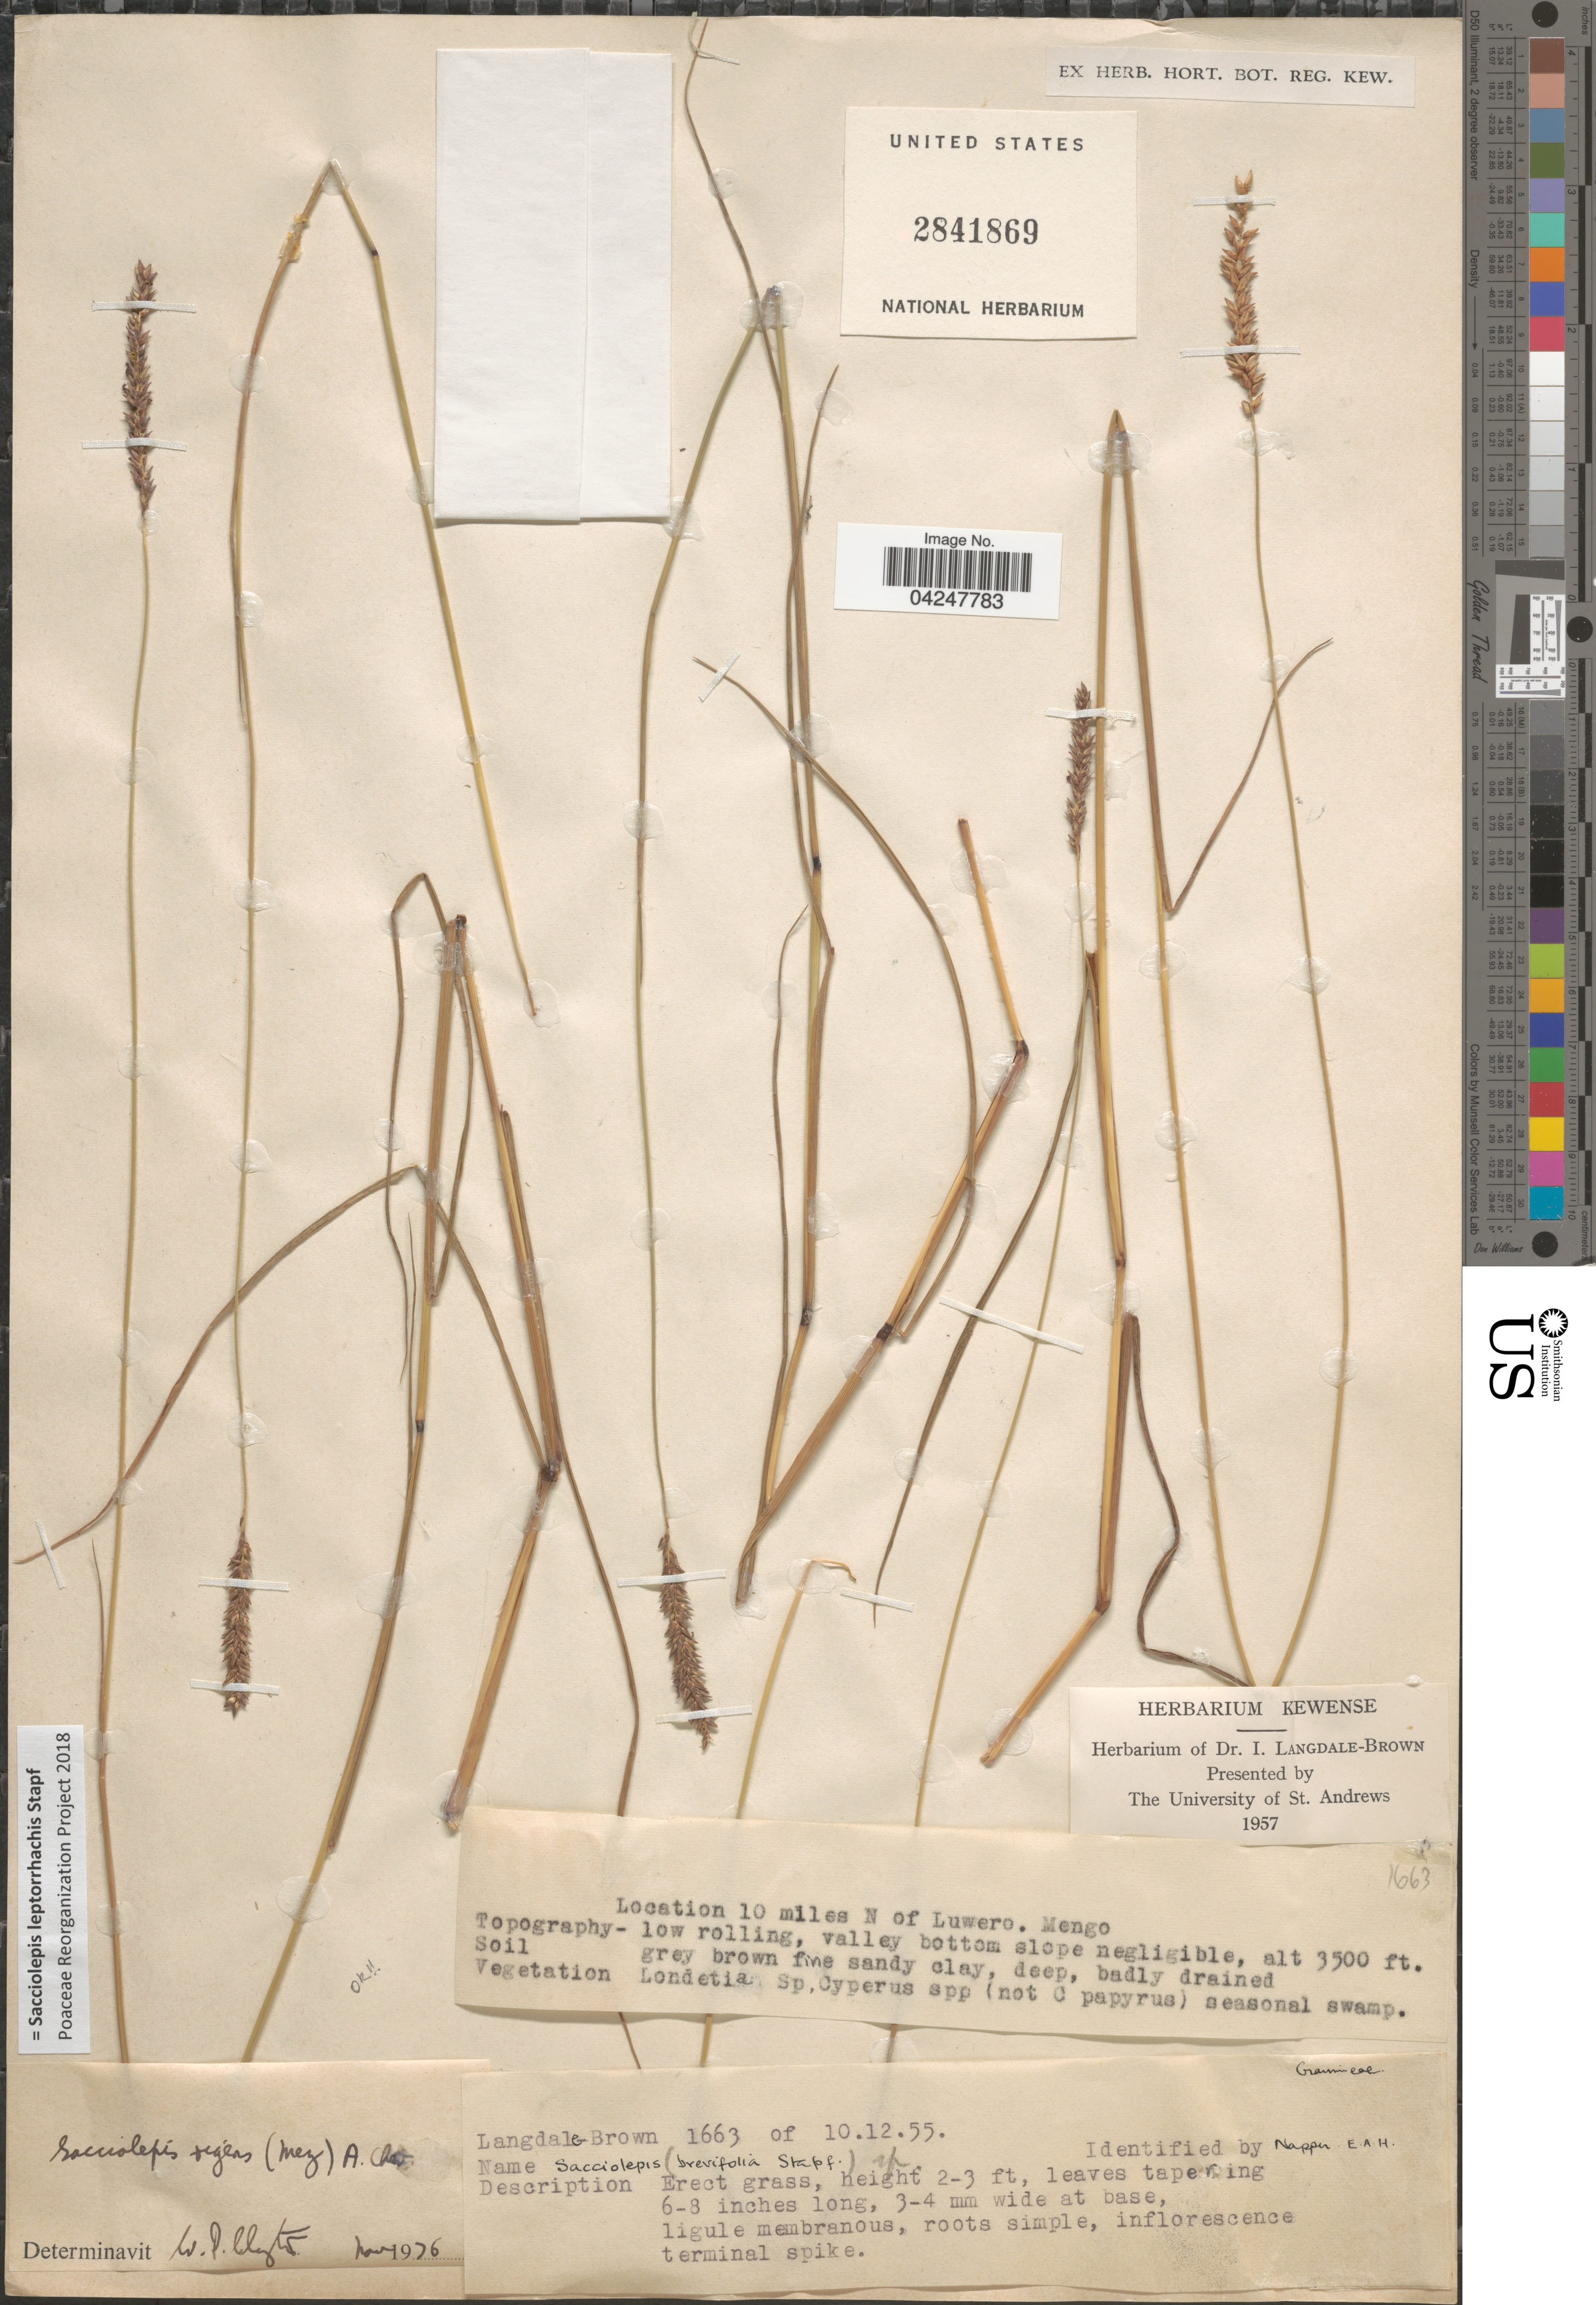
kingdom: Plantae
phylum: Tracheophyta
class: Liliopsida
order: Poales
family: Poaceae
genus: Sacciolepis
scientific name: Sacciolepis leptorrhachis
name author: Stapf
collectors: I. Langdale-Brown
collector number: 1663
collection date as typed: Transcribed d/m/y: 10/12/55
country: Uganda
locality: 10 miles N of Luwero. Mengo.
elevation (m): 1067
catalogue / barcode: US 2841869